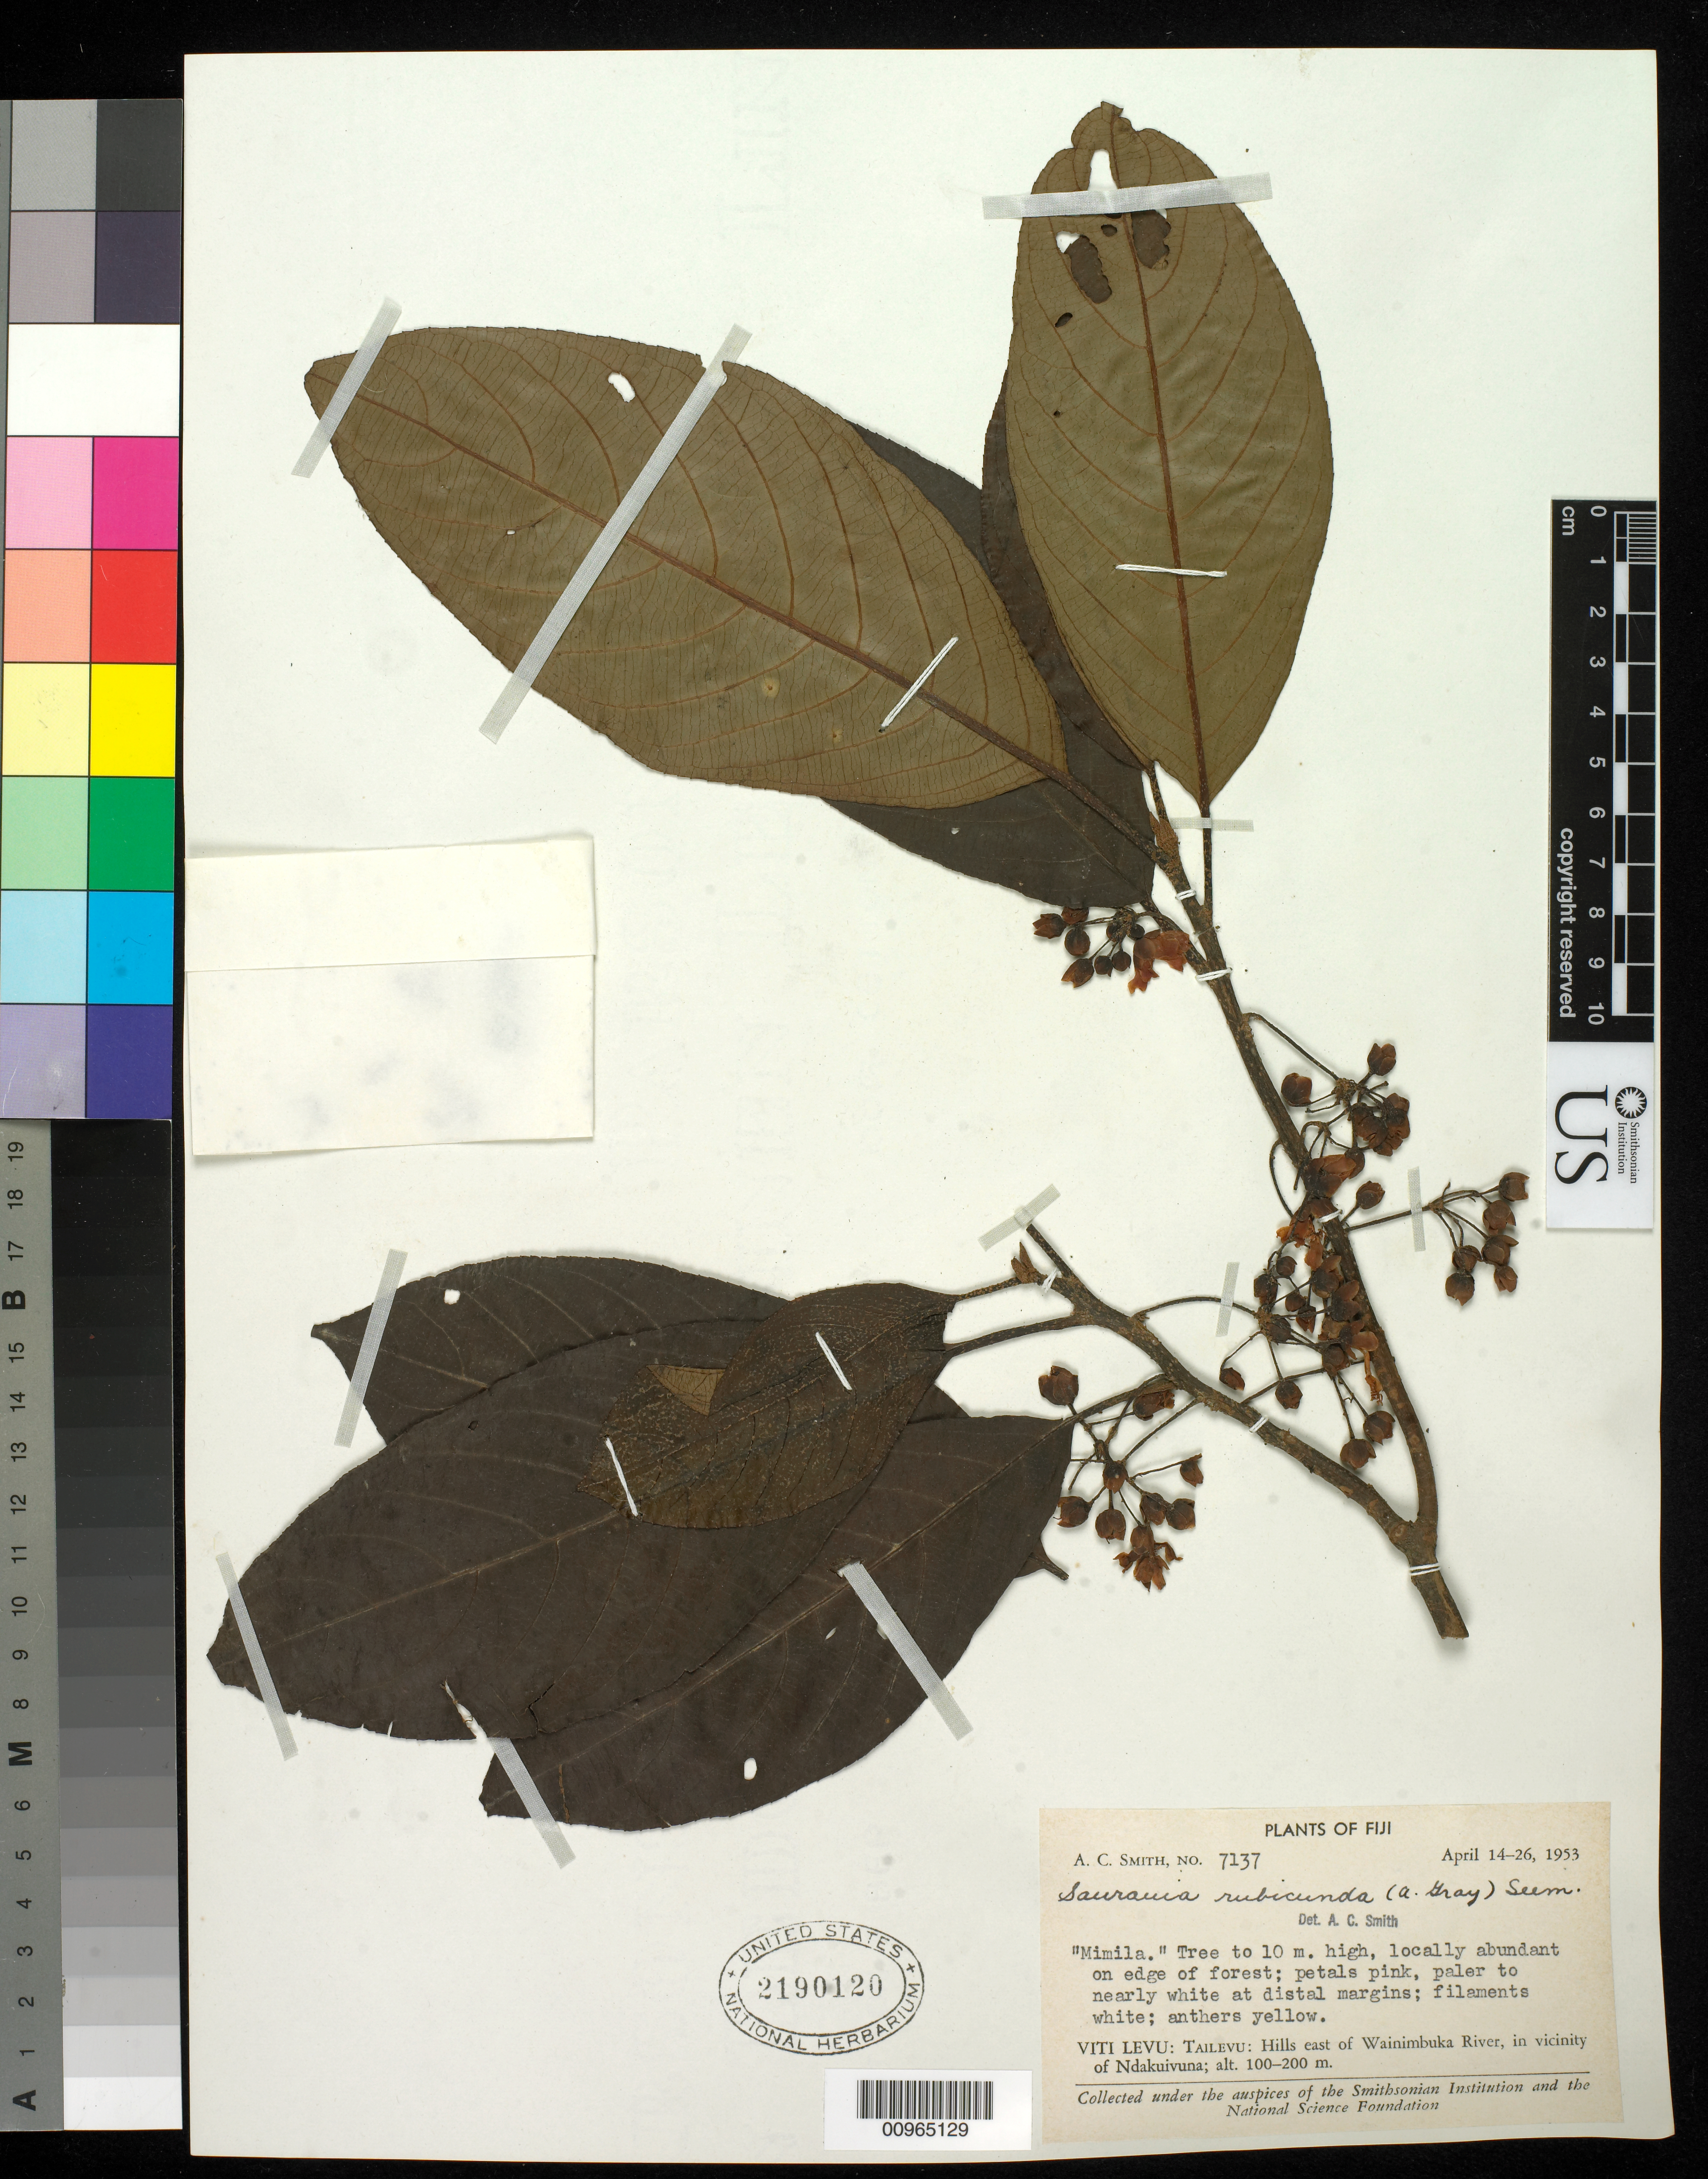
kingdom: Plantae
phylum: Tracheophyta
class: Magnoliopsida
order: Ericales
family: Actinidiaceae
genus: Saurauia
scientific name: Saurauia rubicunda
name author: Seem.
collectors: C. A. Smith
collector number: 7137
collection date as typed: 14 Apr 1953 to 26 Apr 1953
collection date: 1953-04-14/1953-04-26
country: Fiji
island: Viti Levu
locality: Tailevu: Hills east of Wainimbuka River in vicinity of Ndakuivuna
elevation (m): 100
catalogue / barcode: US 2190120